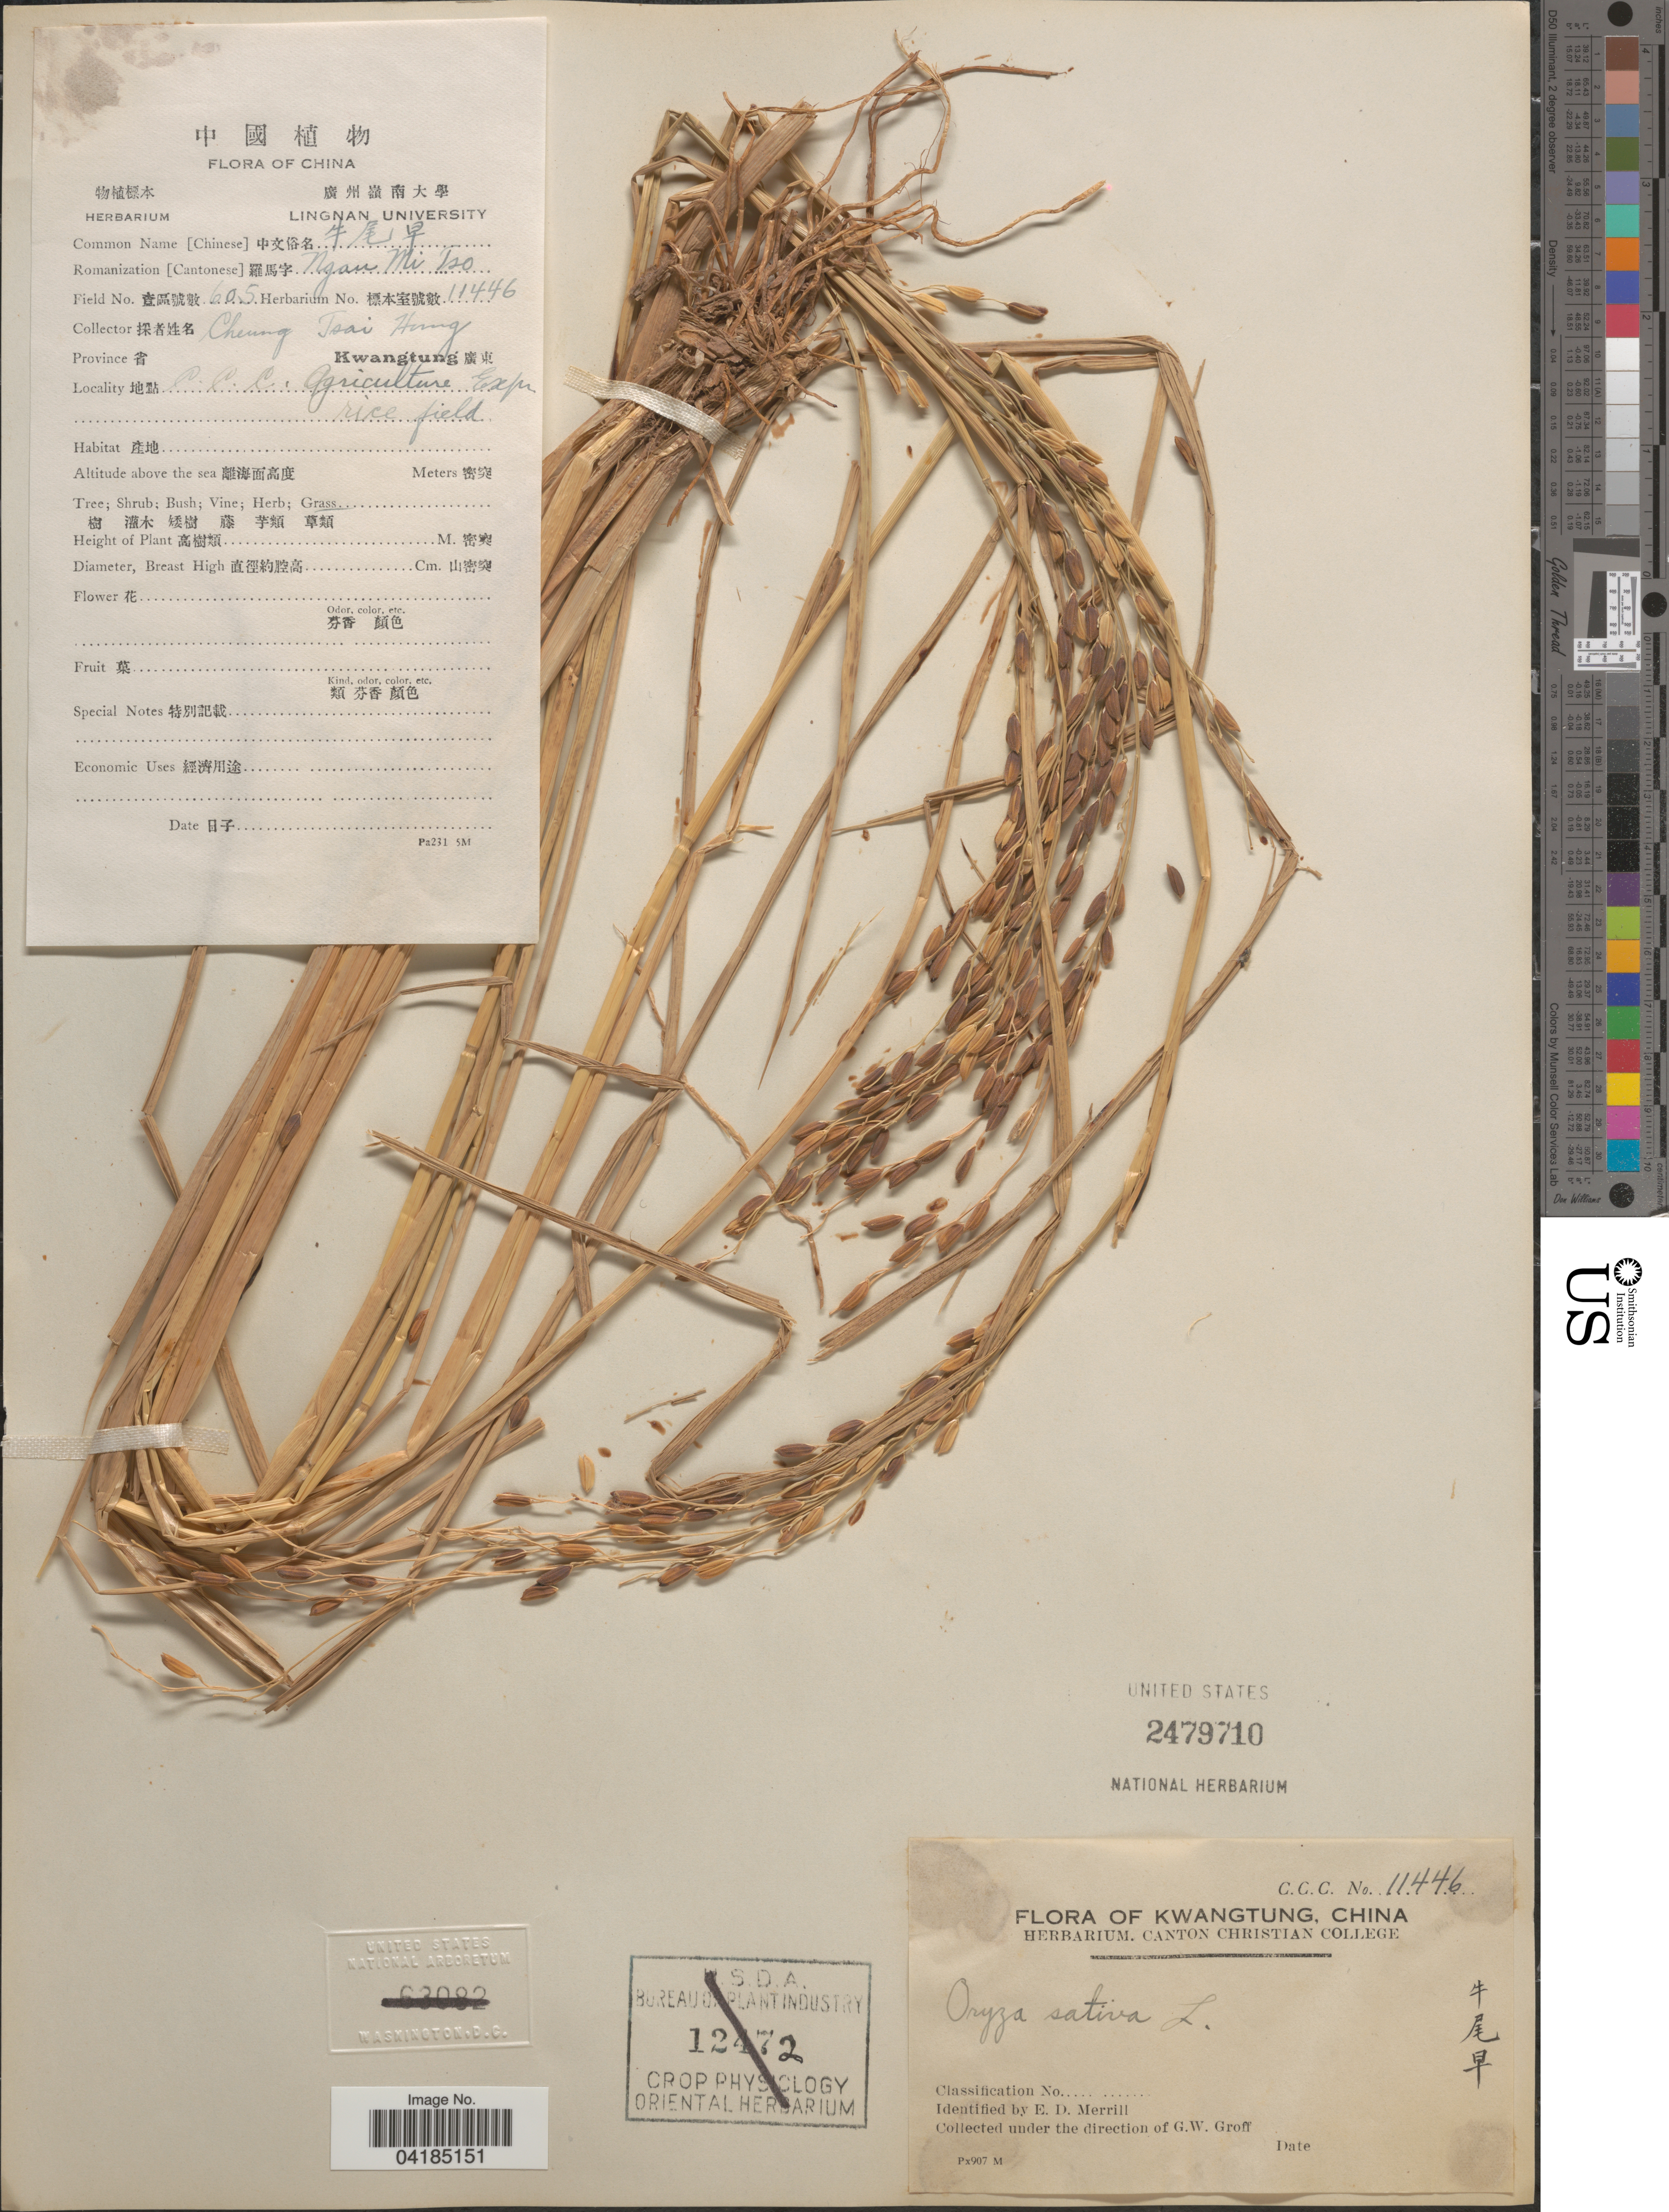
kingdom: Plantae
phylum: Tracheophyta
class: Liliopsida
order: Poales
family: Poaceae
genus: Oryza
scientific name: Oryza sativa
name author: L.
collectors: Cheung Tsai Hung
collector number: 605/11446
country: China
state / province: Guangdong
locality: Province Kwangtung. X. C.C.C. Agriculture Expr. rice field.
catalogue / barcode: US 2479710